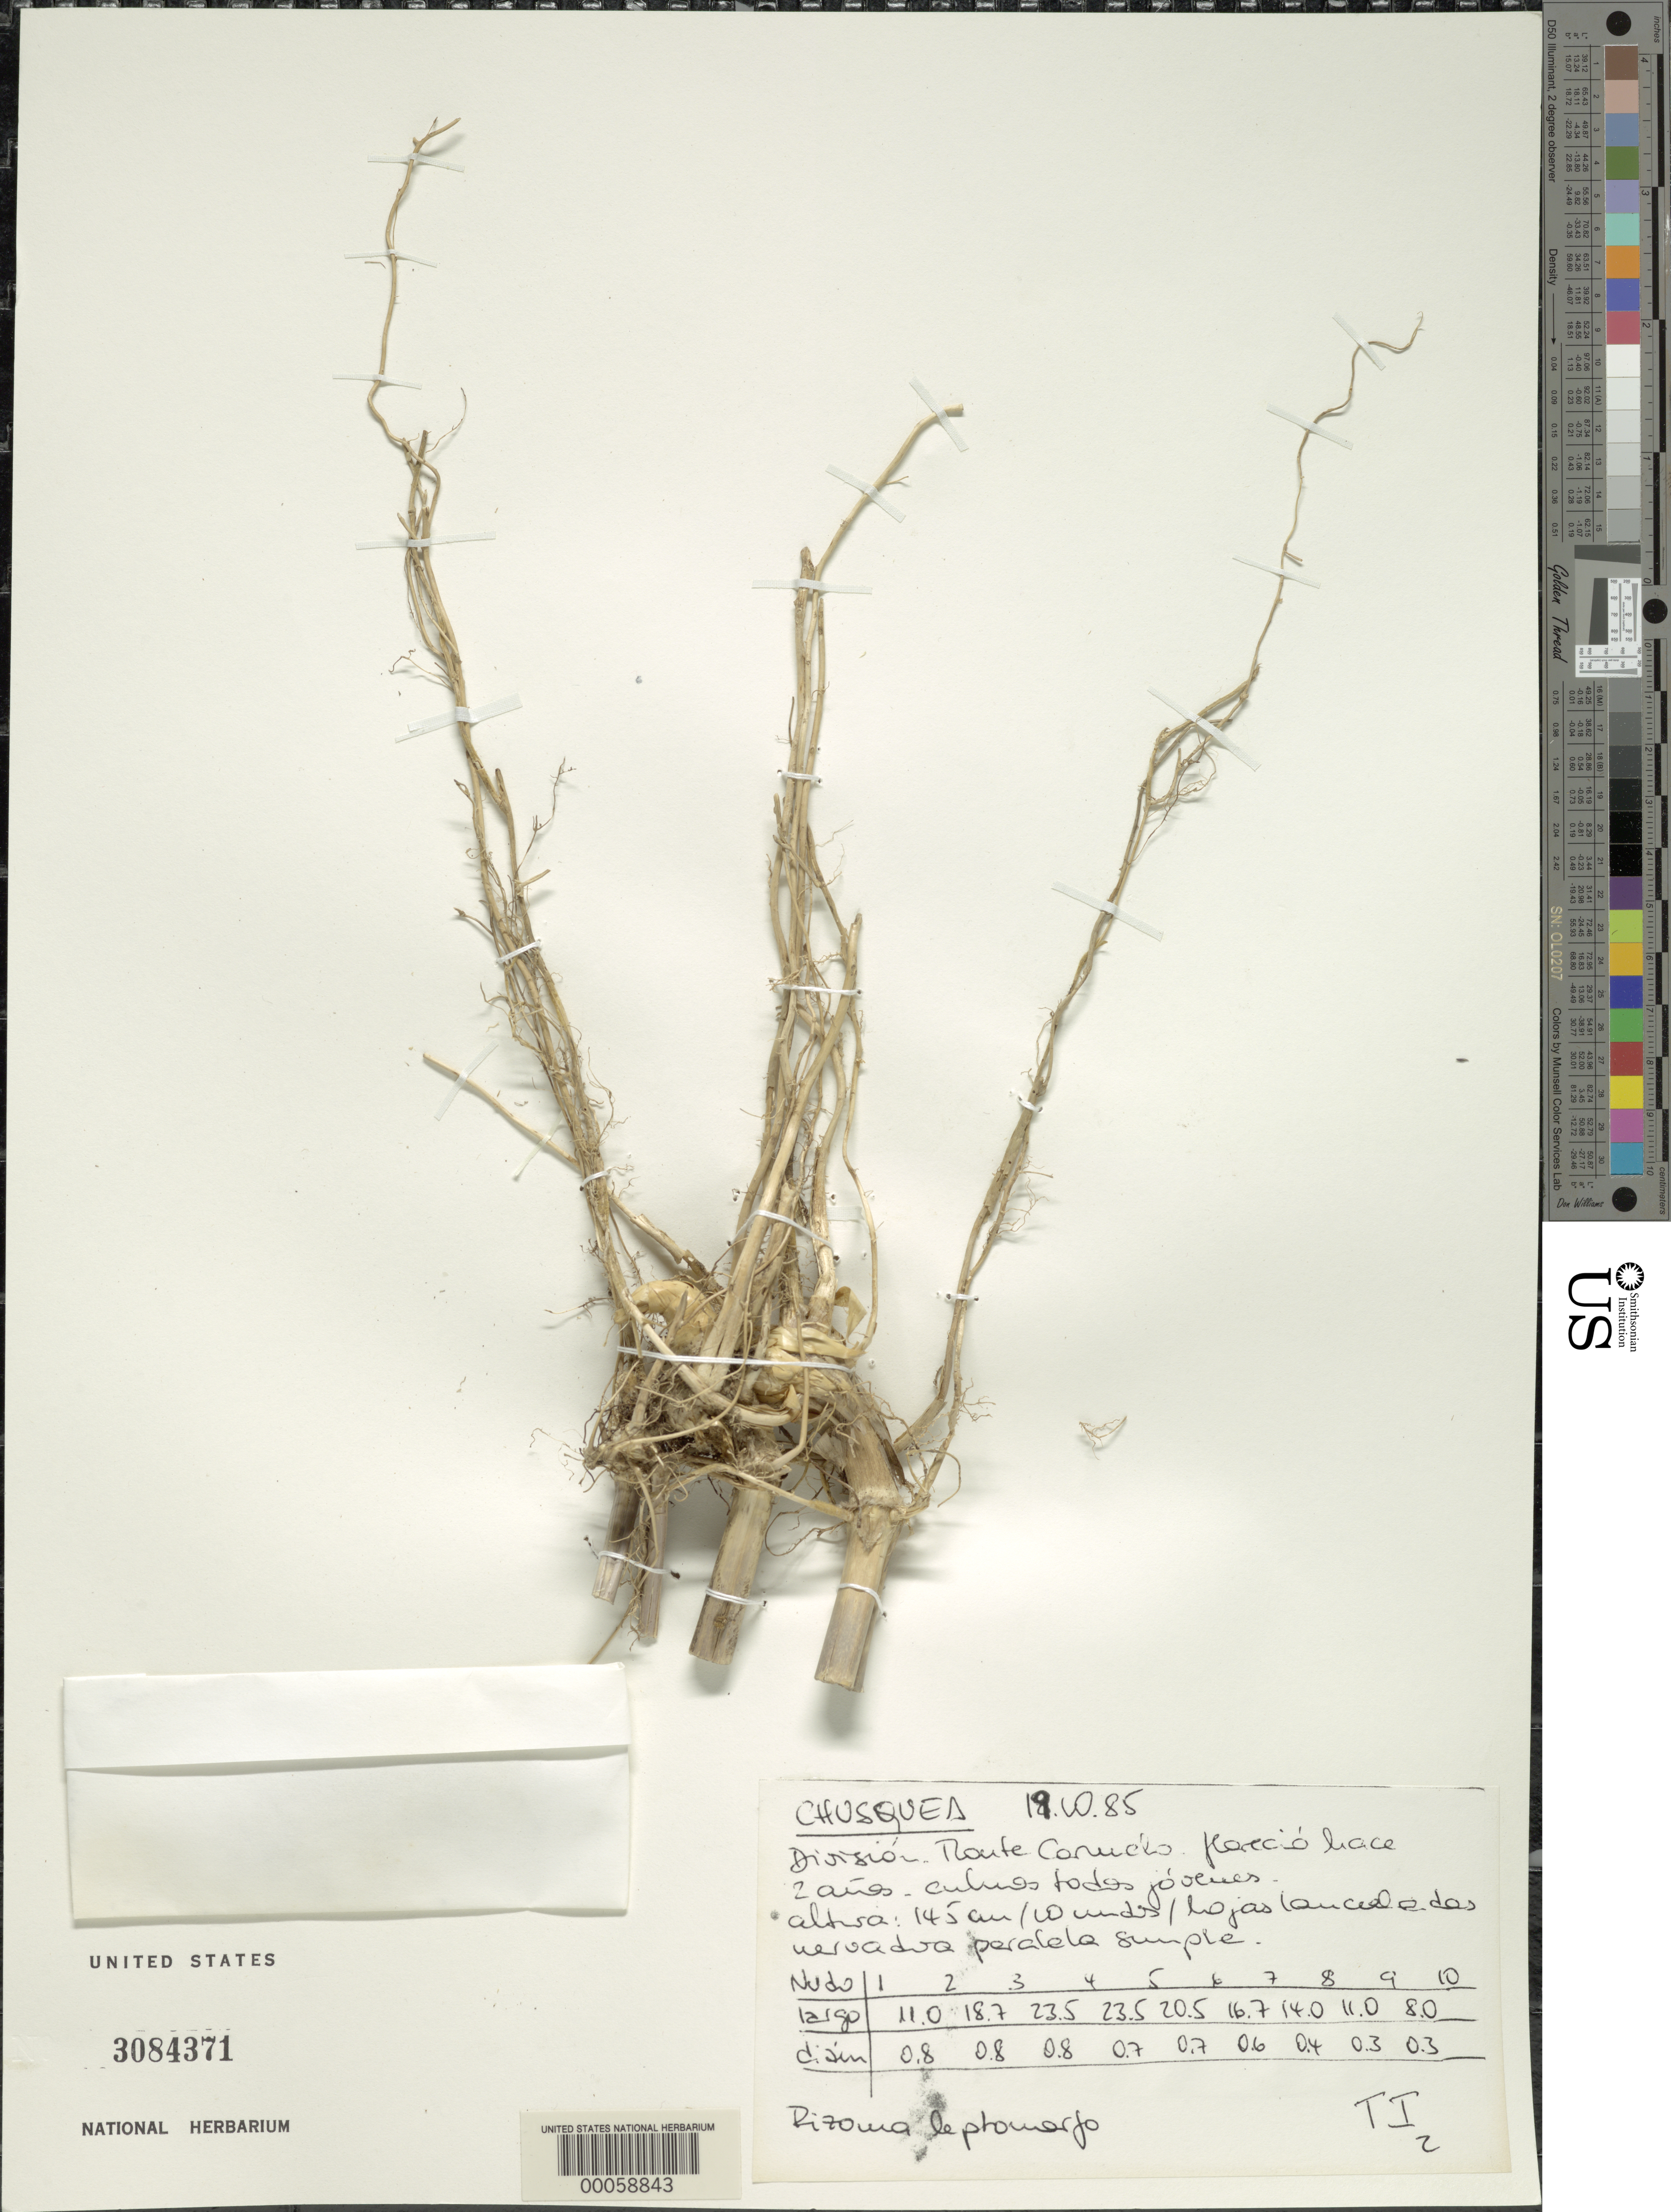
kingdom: Plantae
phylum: Tracheophyta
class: Liliopsida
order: Poales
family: Poaceae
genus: Chusquea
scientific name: Chusquea sp.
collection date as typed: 19 Oct 1985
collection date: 1985-10-19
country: Germany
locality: Gorgenthal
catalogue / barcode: US 3084371